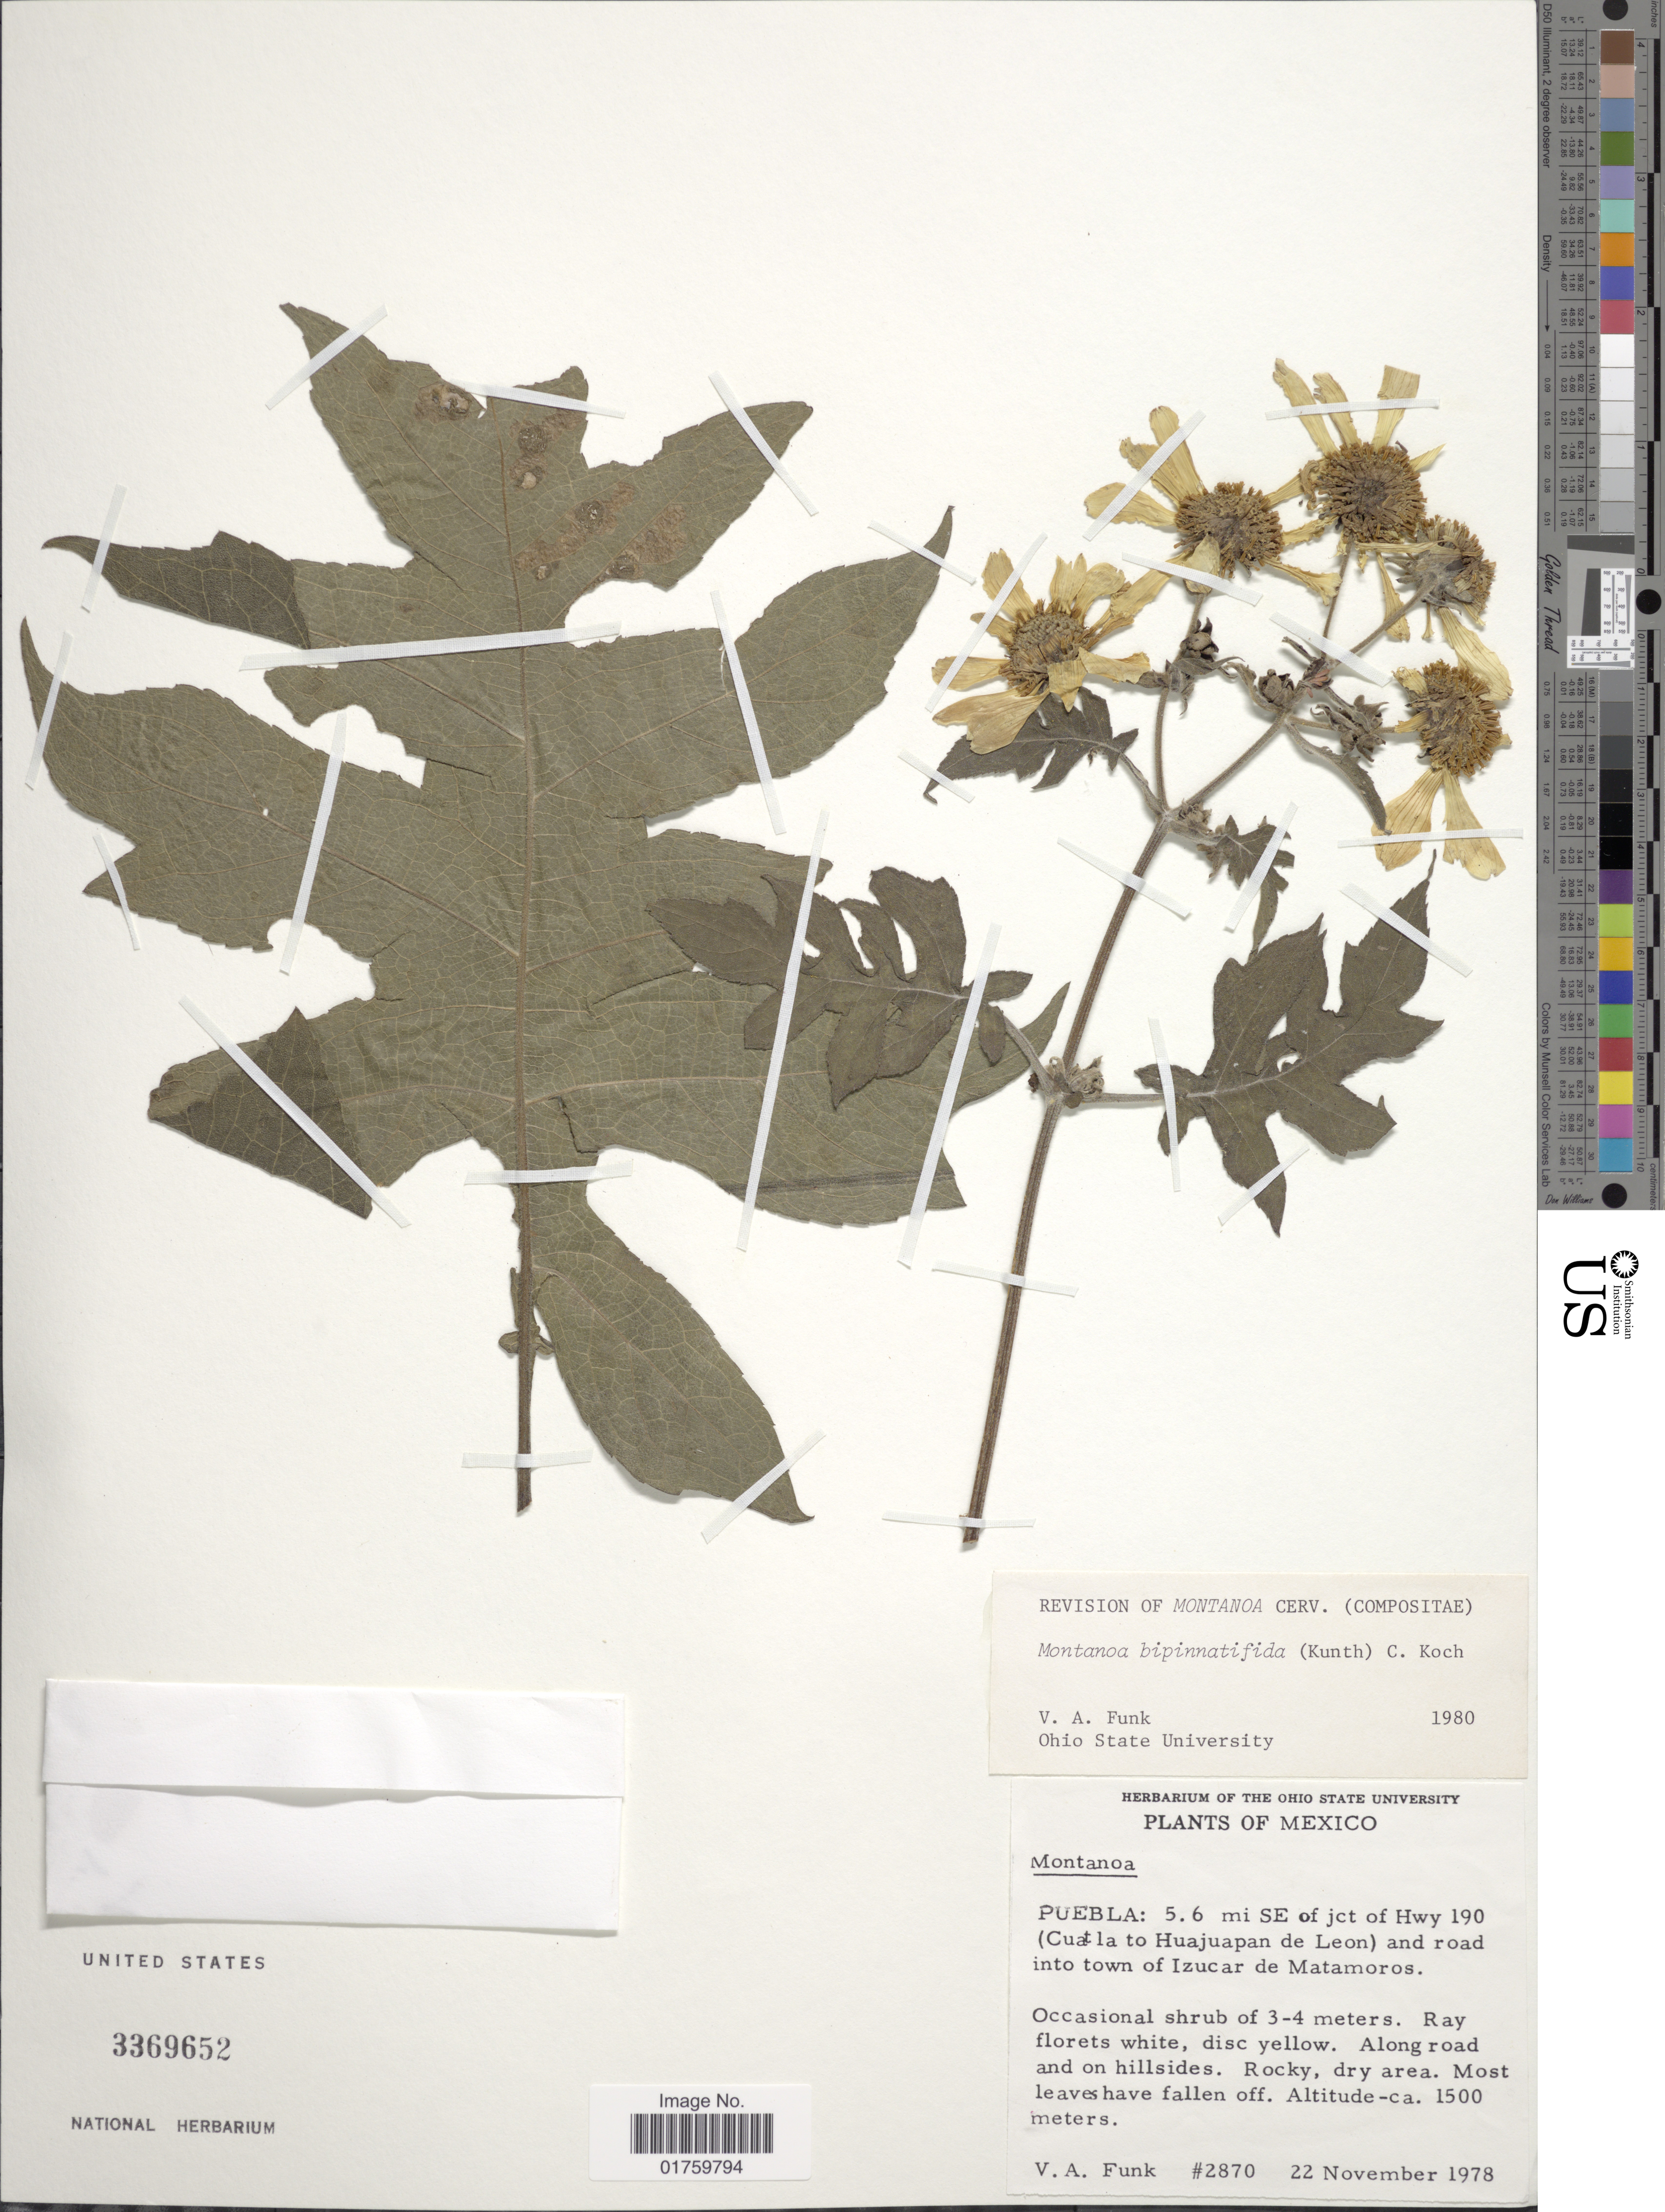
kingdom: Plantae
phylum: Tracheophyta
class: Magnoliopsida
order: Asterales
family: Asteraceae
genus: Montanoa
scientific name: Montanoa bipinnatifida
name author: (Kunth) C. Koch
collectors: V. Funk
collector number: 2870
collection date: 1978-11-22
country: Mexico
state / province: Puebla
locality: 5.6 mi SE of jct of Hwy 190 (Cuat la to Huajuapan de Leon) and road into town of Izucar de Matamoros, along road and on hillsides.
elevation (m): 1500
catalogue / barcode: US 3369652